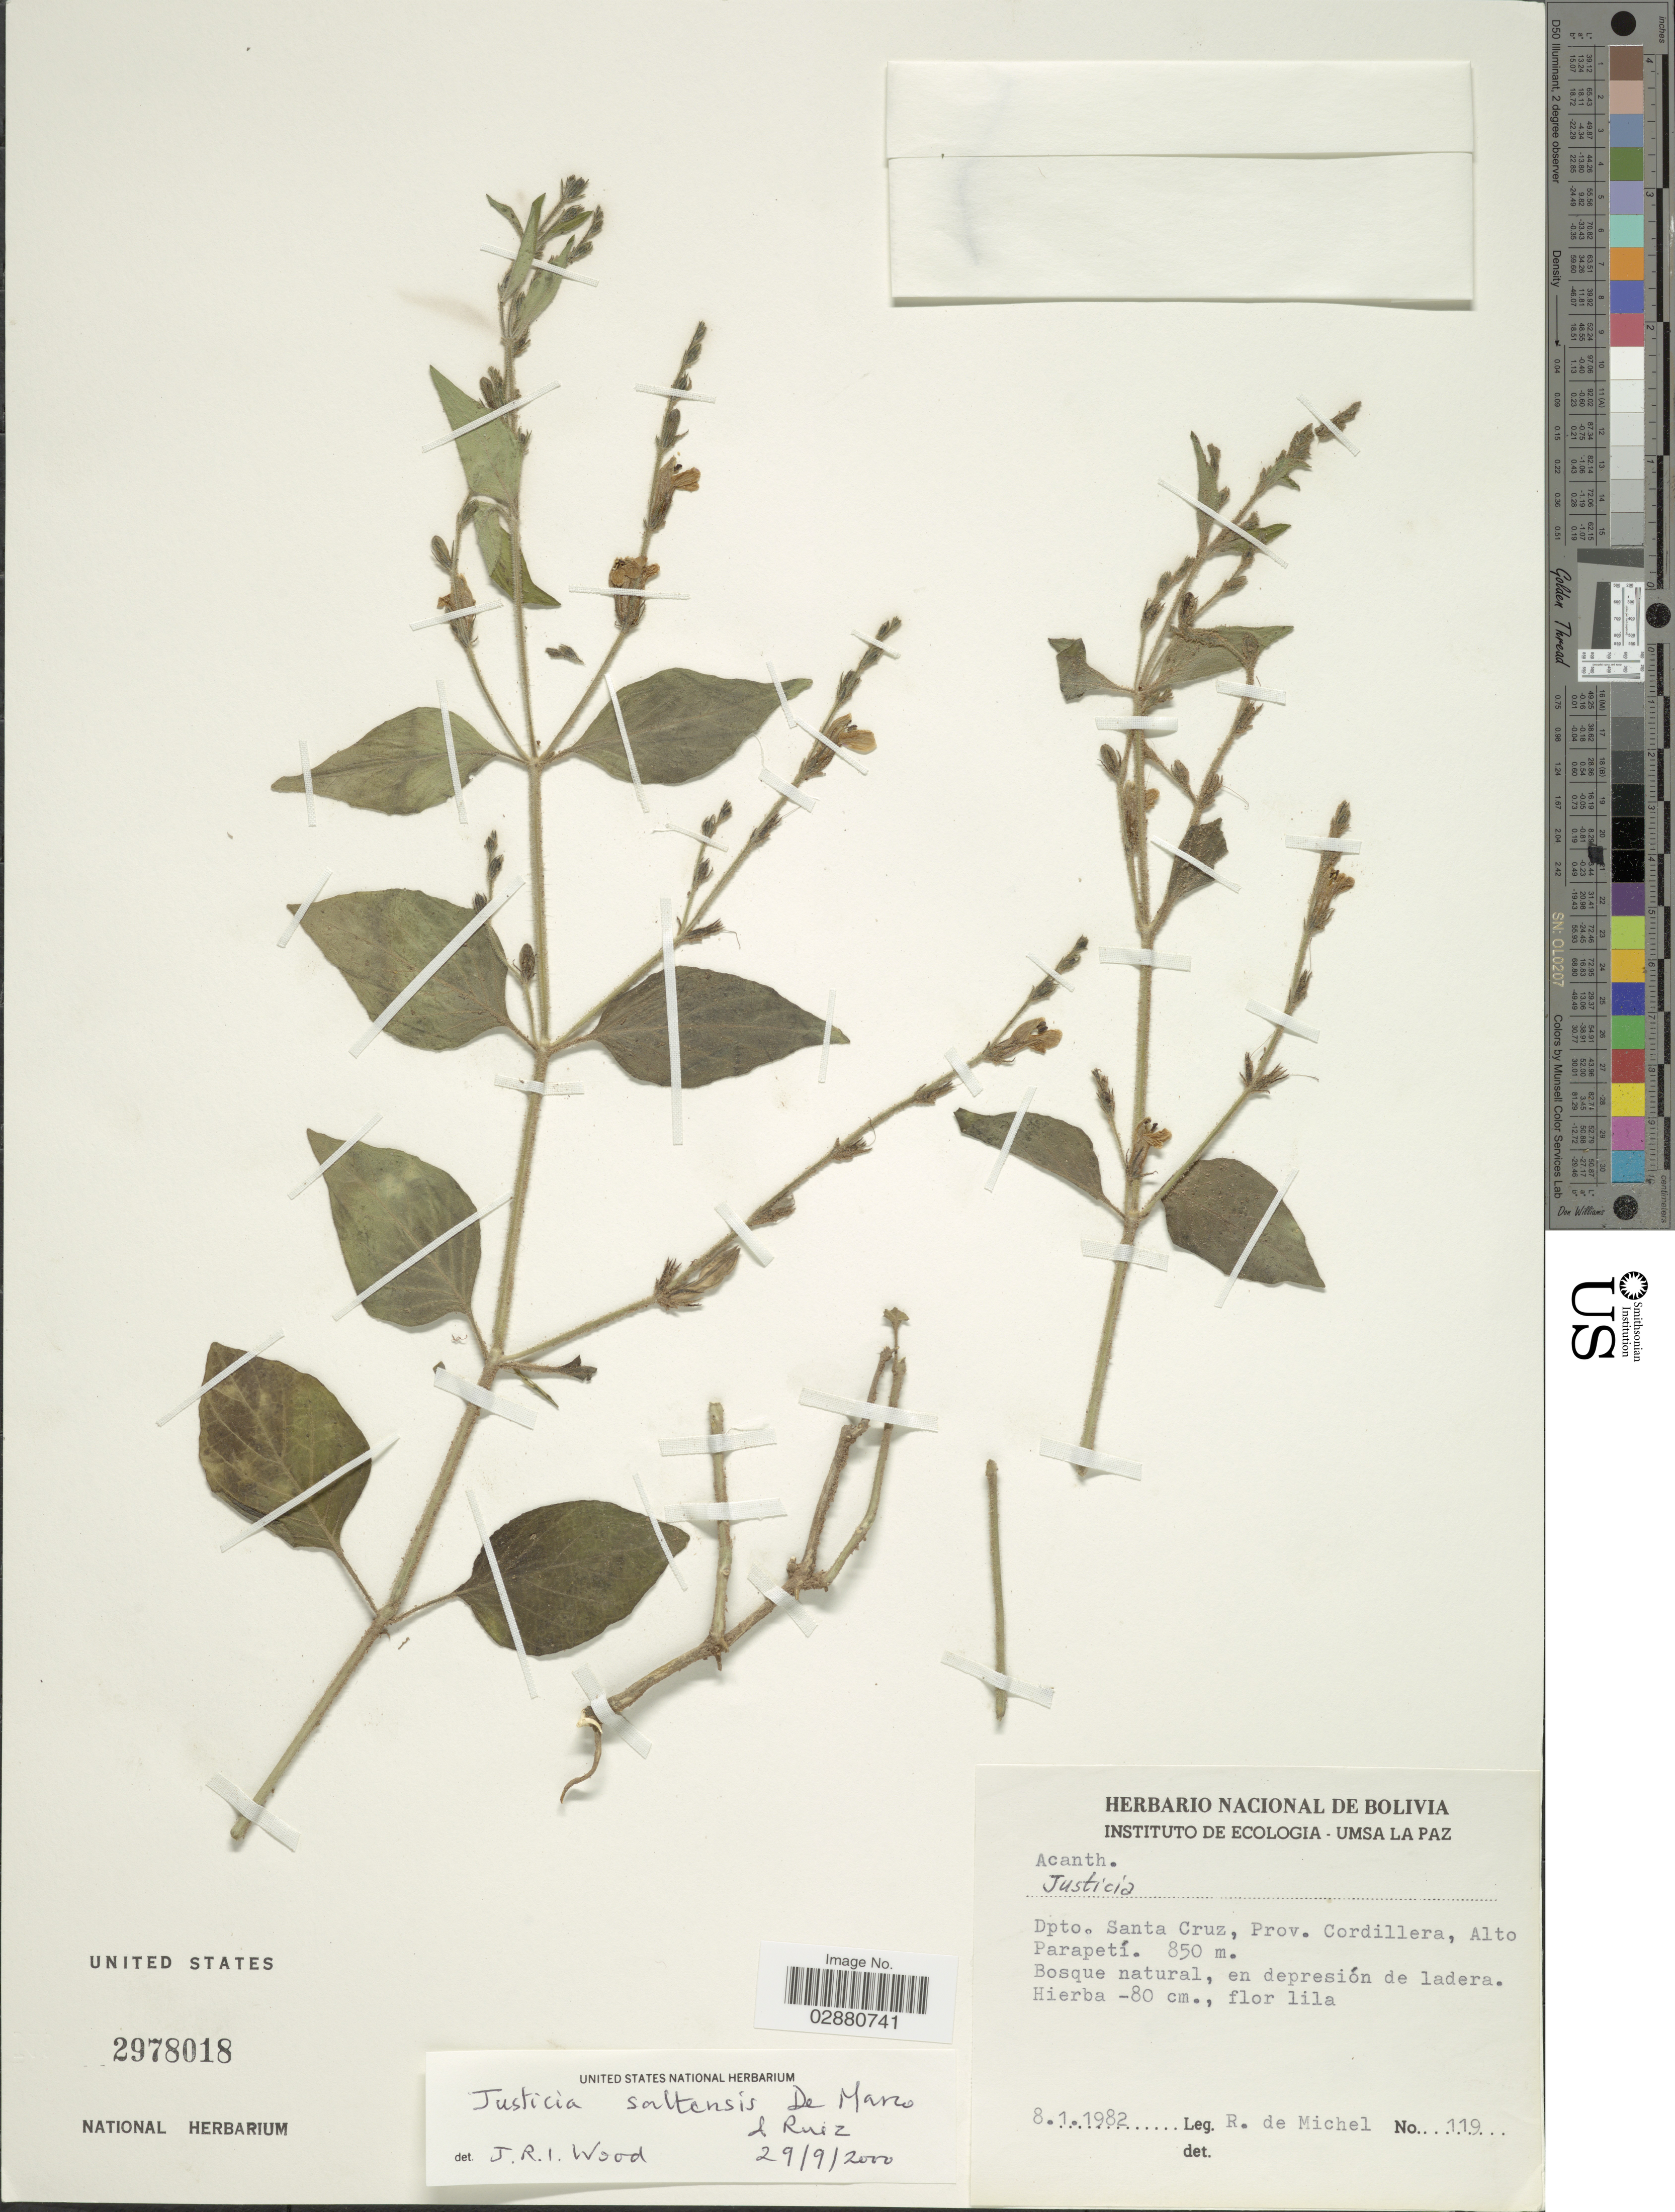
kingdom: Plantae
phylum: Tracheophyta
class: Magnoliopsida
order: Lamiales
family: Acanthaceae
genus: Justicia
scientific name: Justicia saltensis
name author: T. Ruíz & De Marco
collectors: d. Michel R.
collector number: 119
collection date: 1982-01-08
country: Bolivia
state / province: Santa Cruz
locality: Dpto. Santa Cruz, Prov. Cordillera, Alto Parapetí.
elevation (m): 850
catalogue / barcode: US 2978018